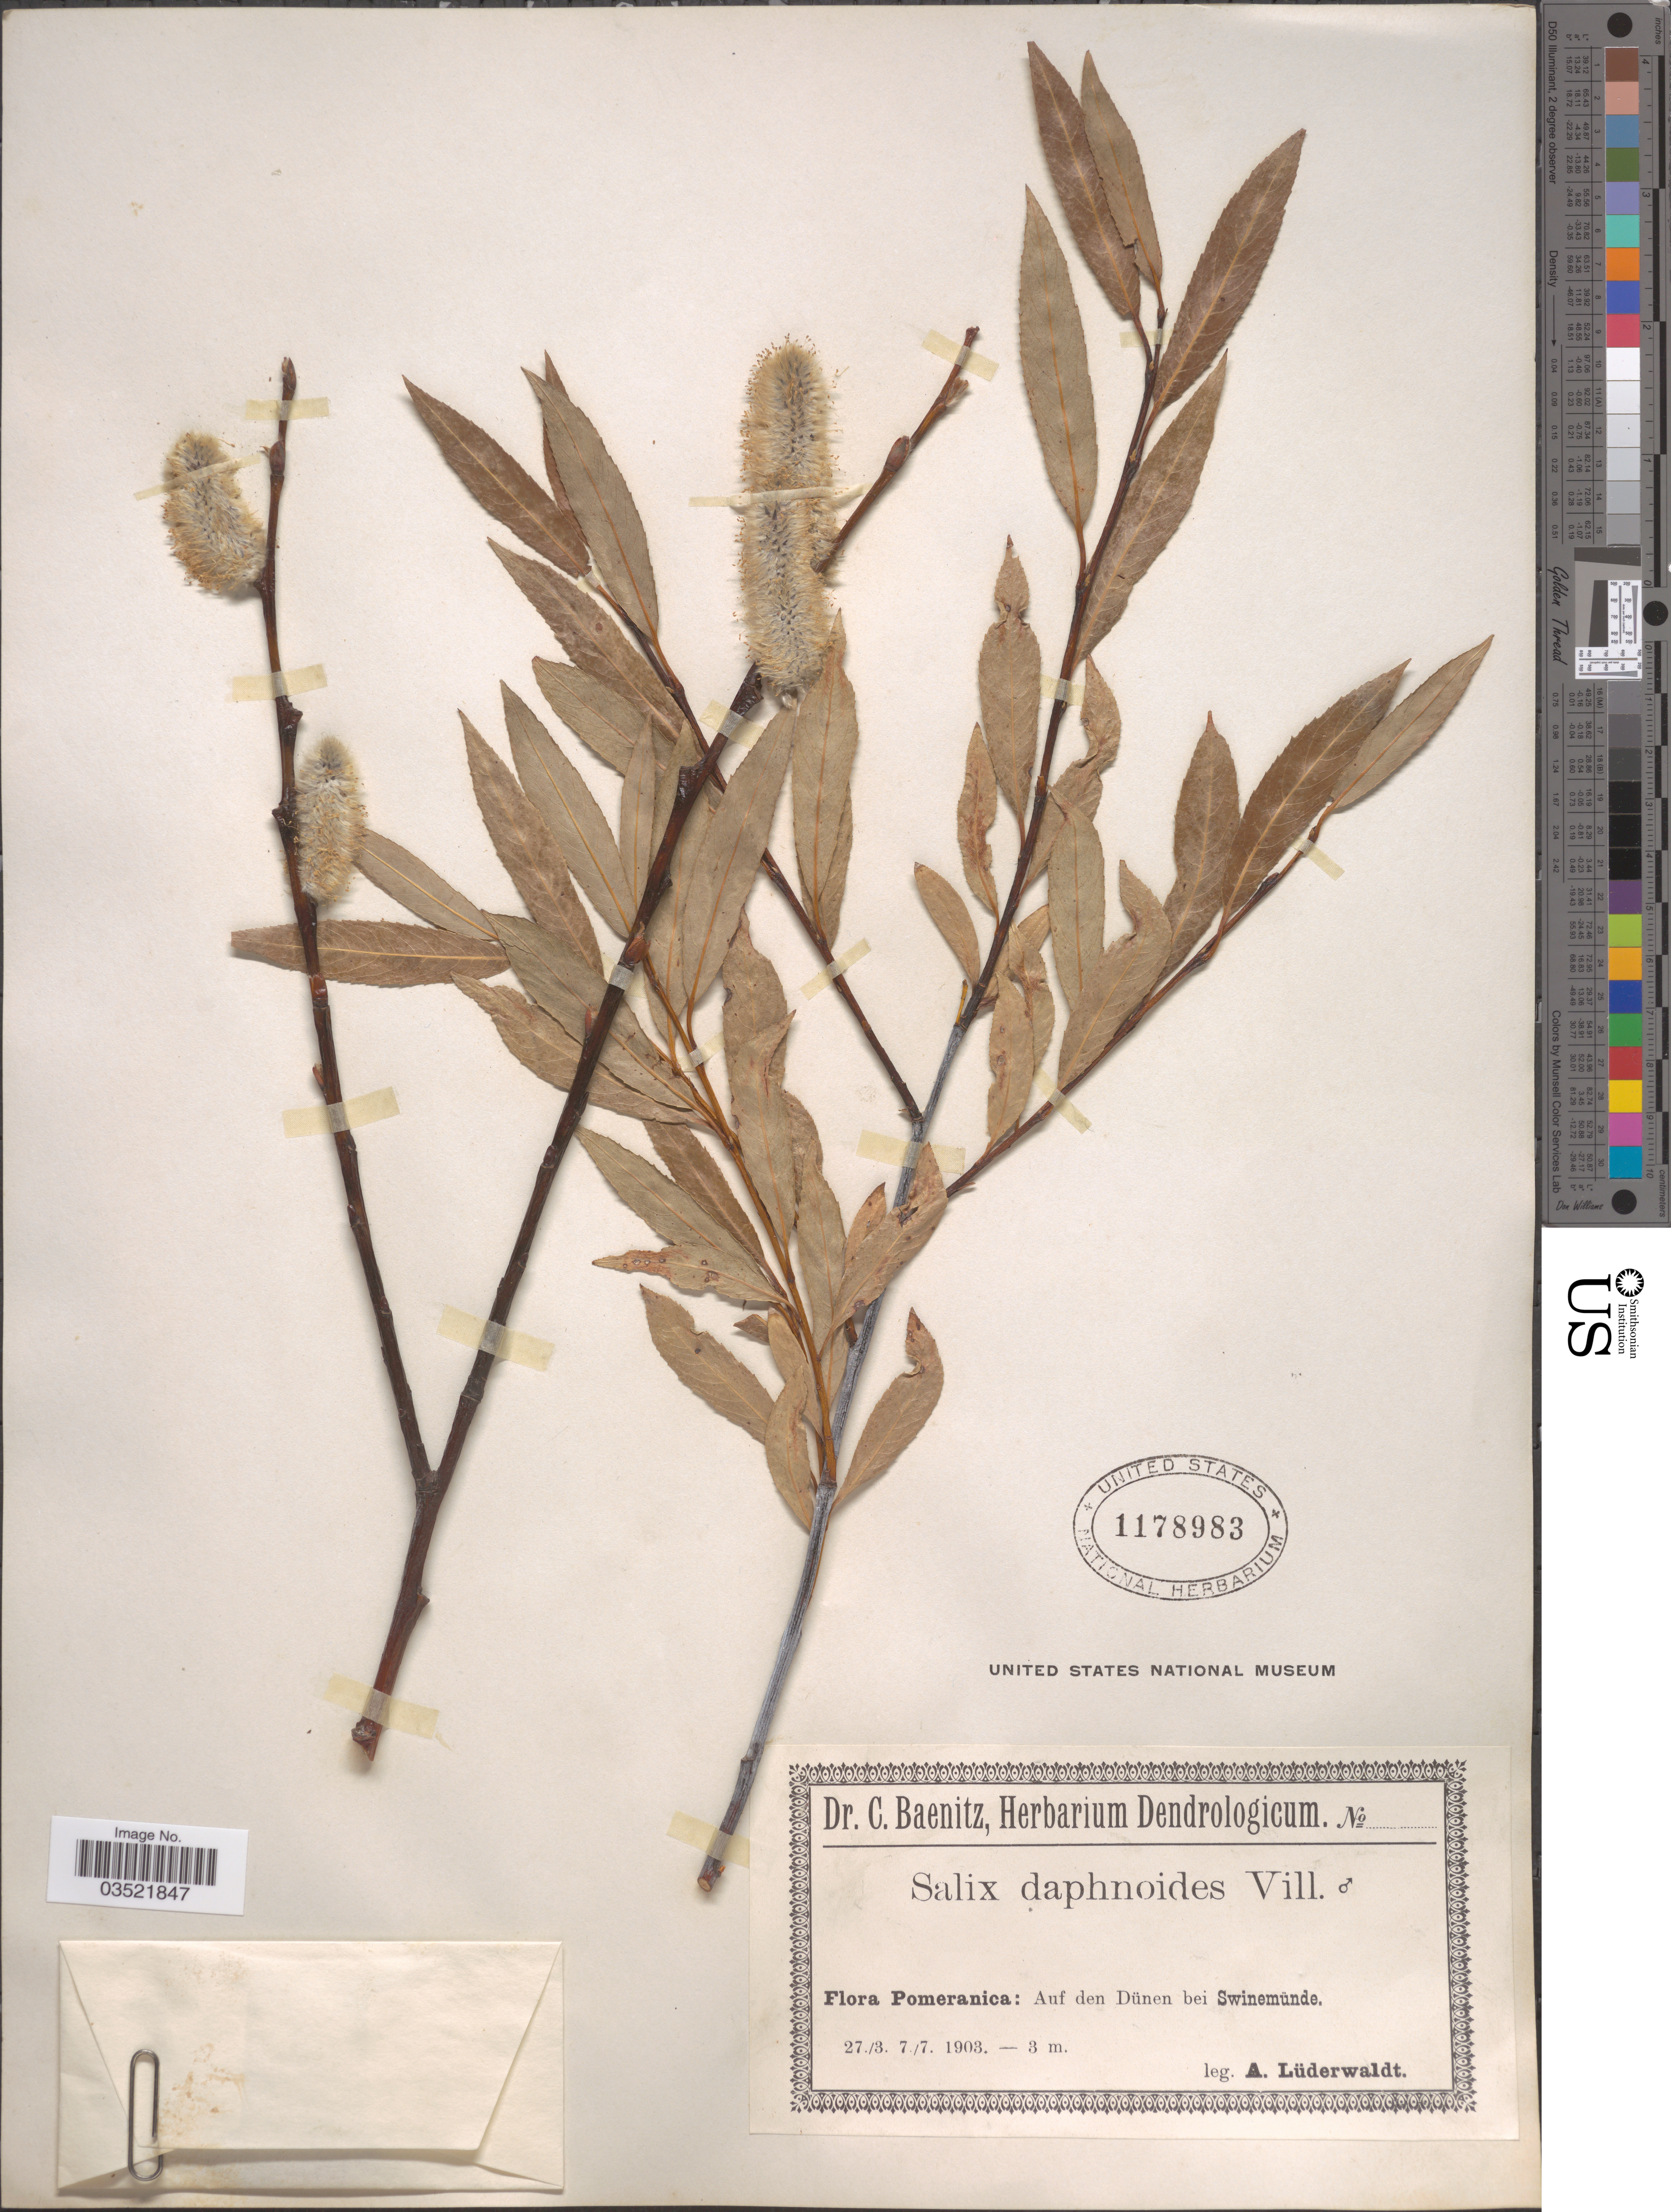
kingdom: Plantae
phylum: Tracheophyta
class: Magnoliopsida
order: Malpighiales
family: Salicaceae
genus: Salix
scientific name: Salix daphnoides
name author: Vill.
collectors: A. Lüderwaldt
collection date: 1903-03-27/1903-07-07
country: Poland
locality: Pomeranica: Auf den Dünen bei Swinemünde.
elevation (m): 3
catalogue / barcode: US 1178983